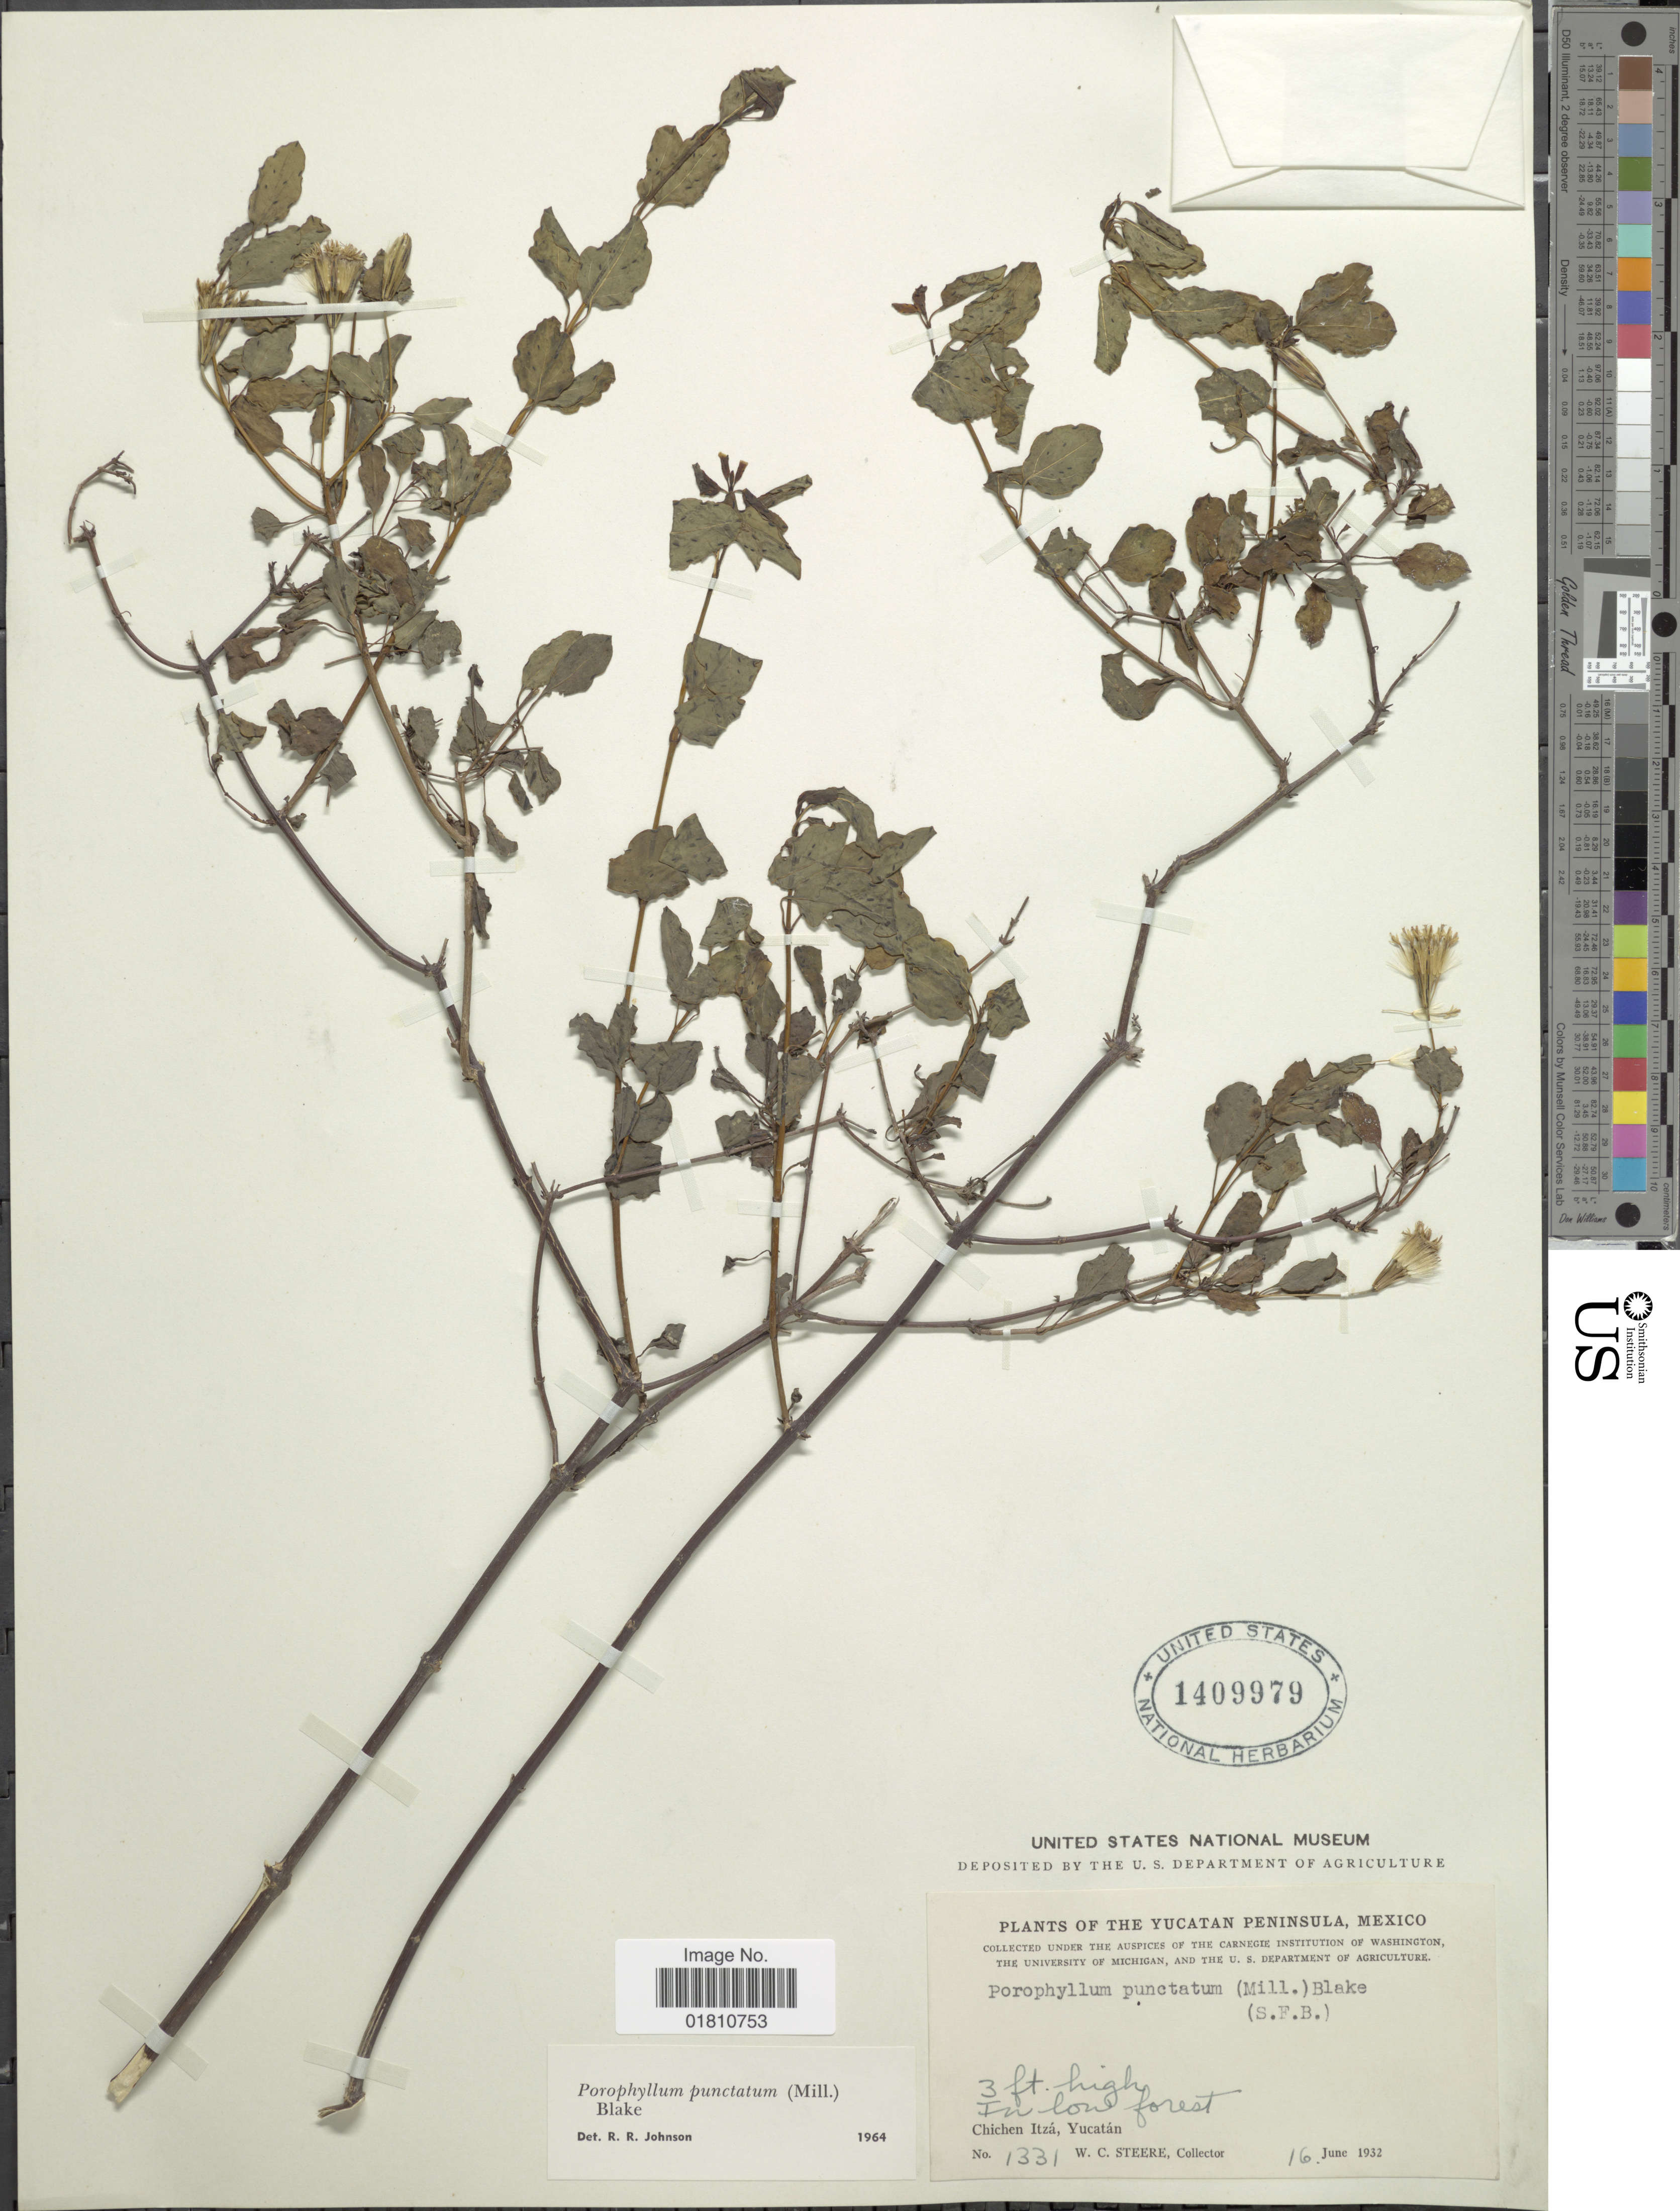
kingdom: Plantae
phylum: Tracheophyta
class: Magnoliopsida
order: Asterales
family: Asteraceae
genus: Porophyllum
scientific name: Porophyllum punctatum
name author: (Mill.) S.F. Blake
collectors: W. C. Steere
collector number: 1331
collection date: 1932-06-16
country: Mexico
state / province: Yucatán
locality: In low forest, Chichen Itzá.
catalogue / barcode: US 1409979